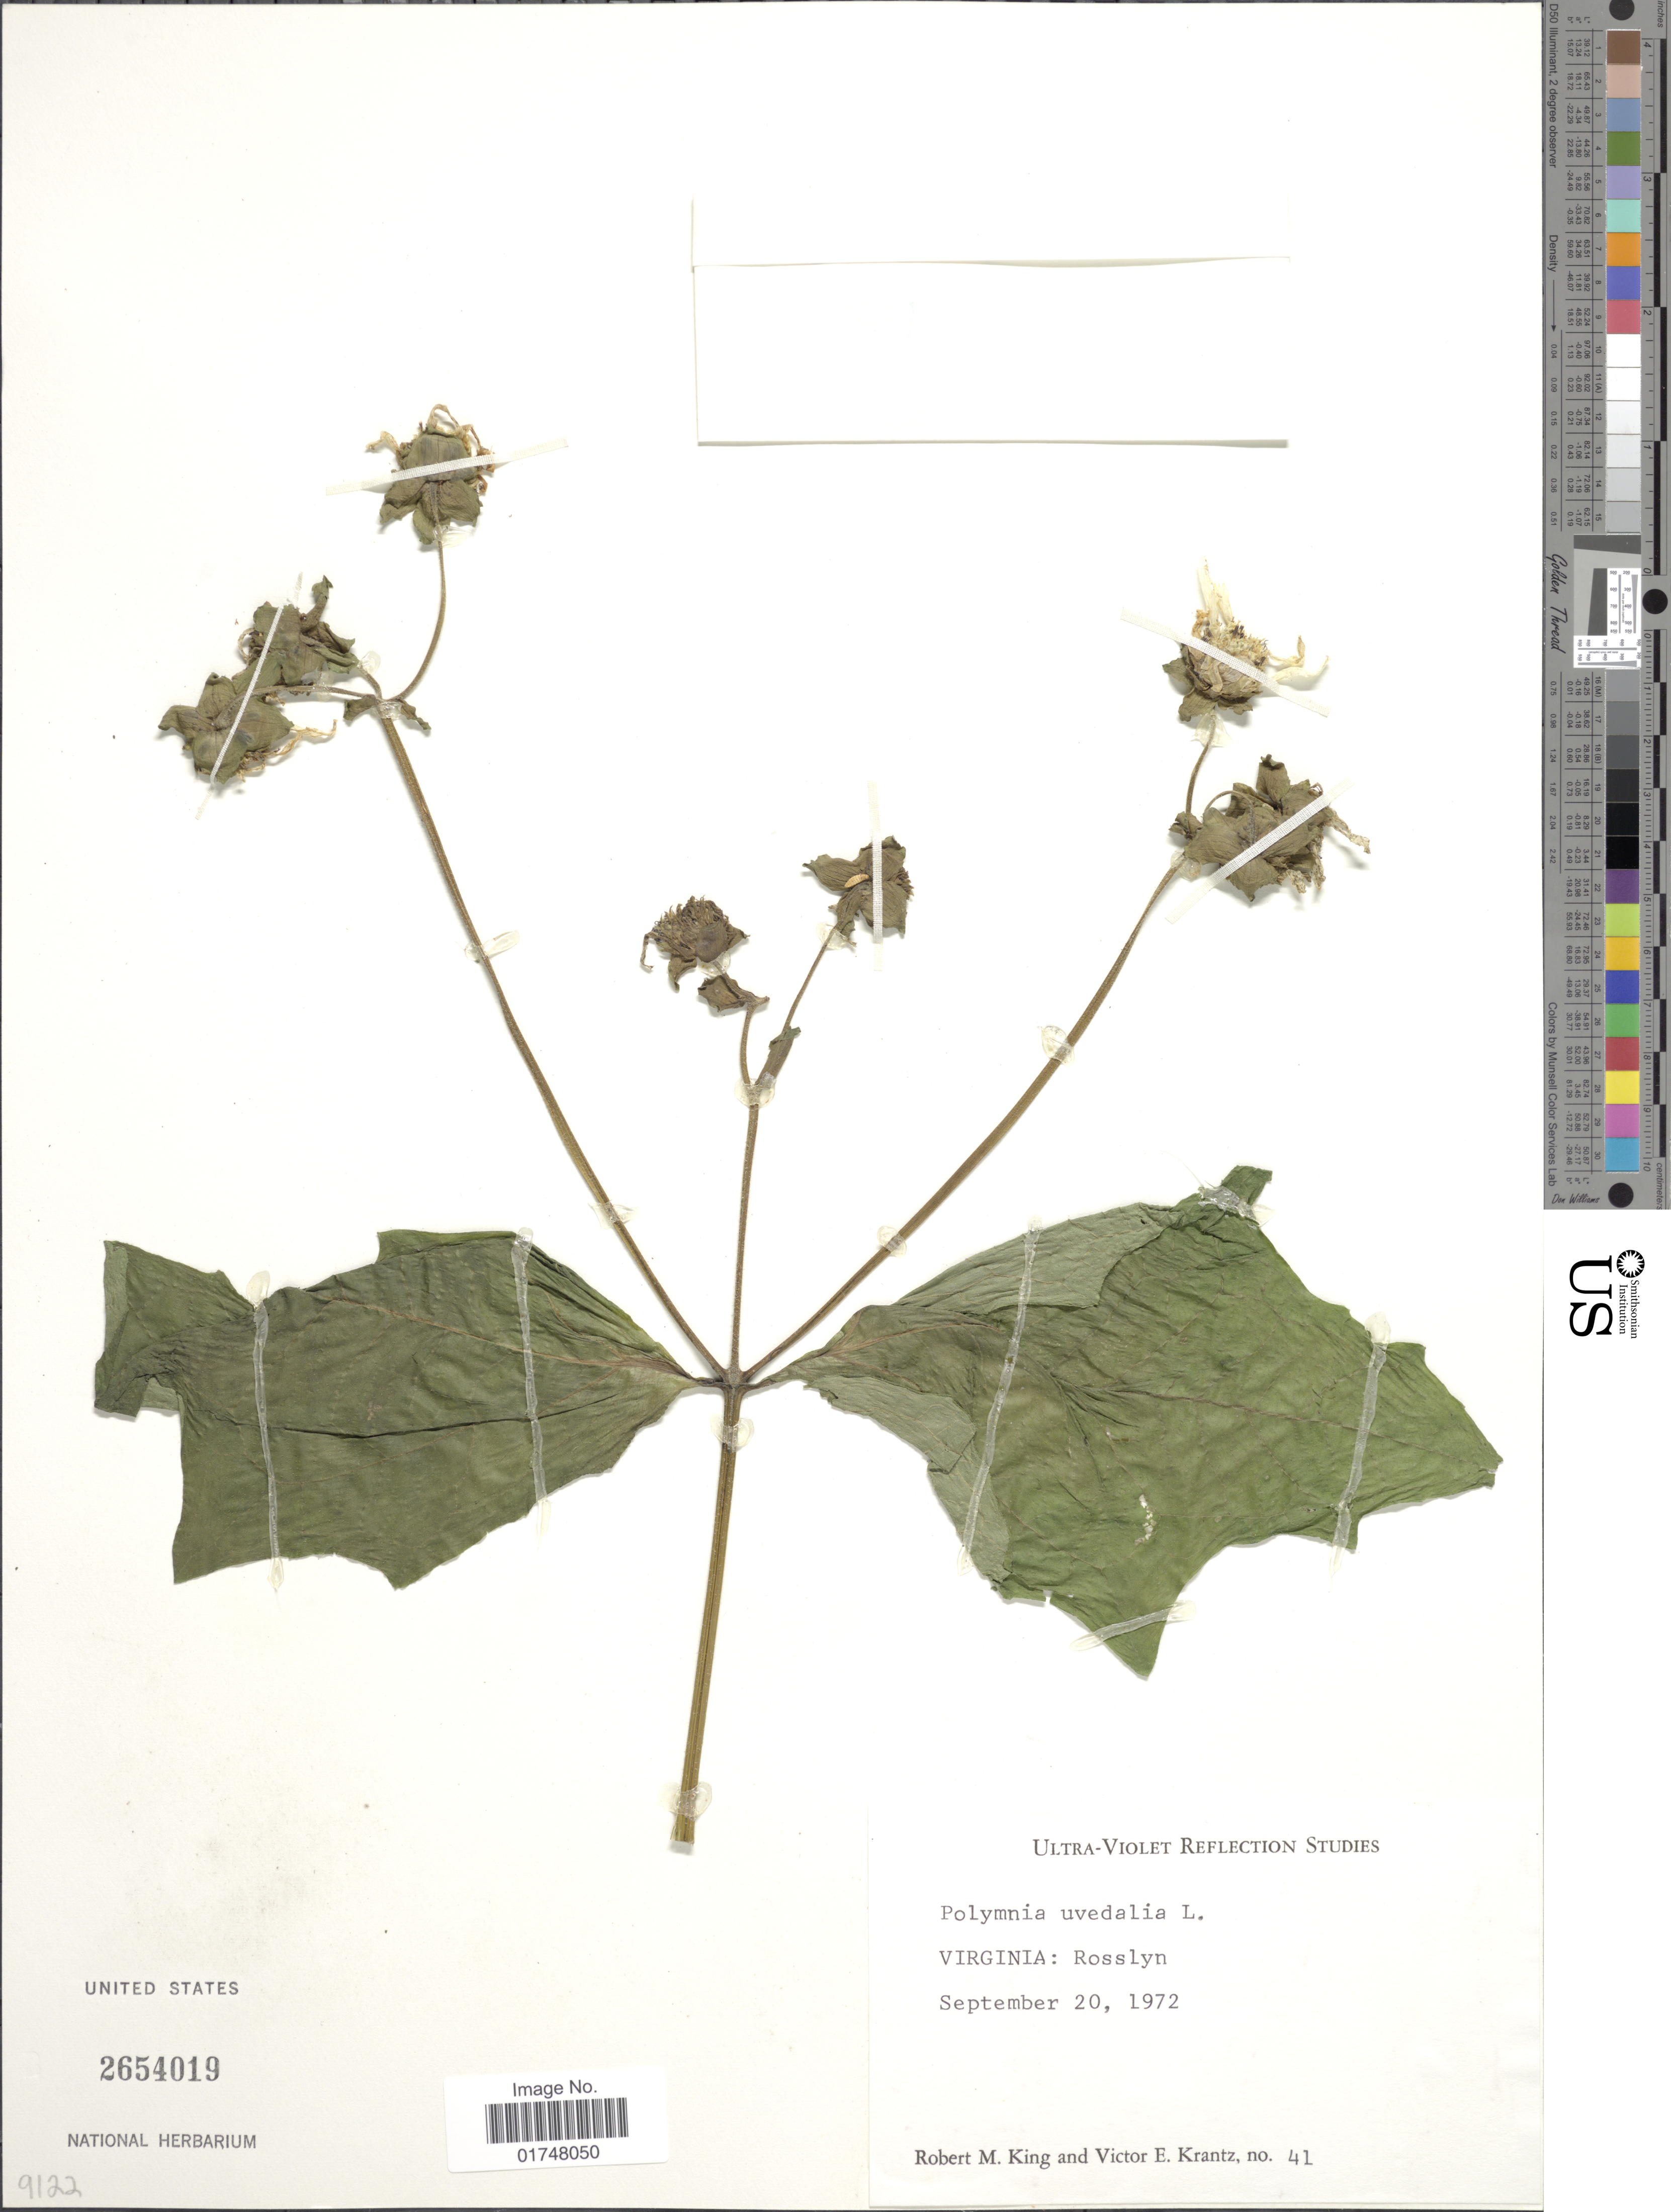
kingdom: Plantae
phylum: Tracheophyta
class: Magnoliopsida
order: Asterales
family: Asteraceae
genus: Smallanthus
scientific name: Smallanthus uvedalia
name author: (L.) Mack. ex Mack.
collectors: R. M. King & V. Krantz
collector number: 41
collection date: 1972-09-20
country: United States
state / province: Virginia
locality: Rosslyn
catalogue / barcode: US 2654019